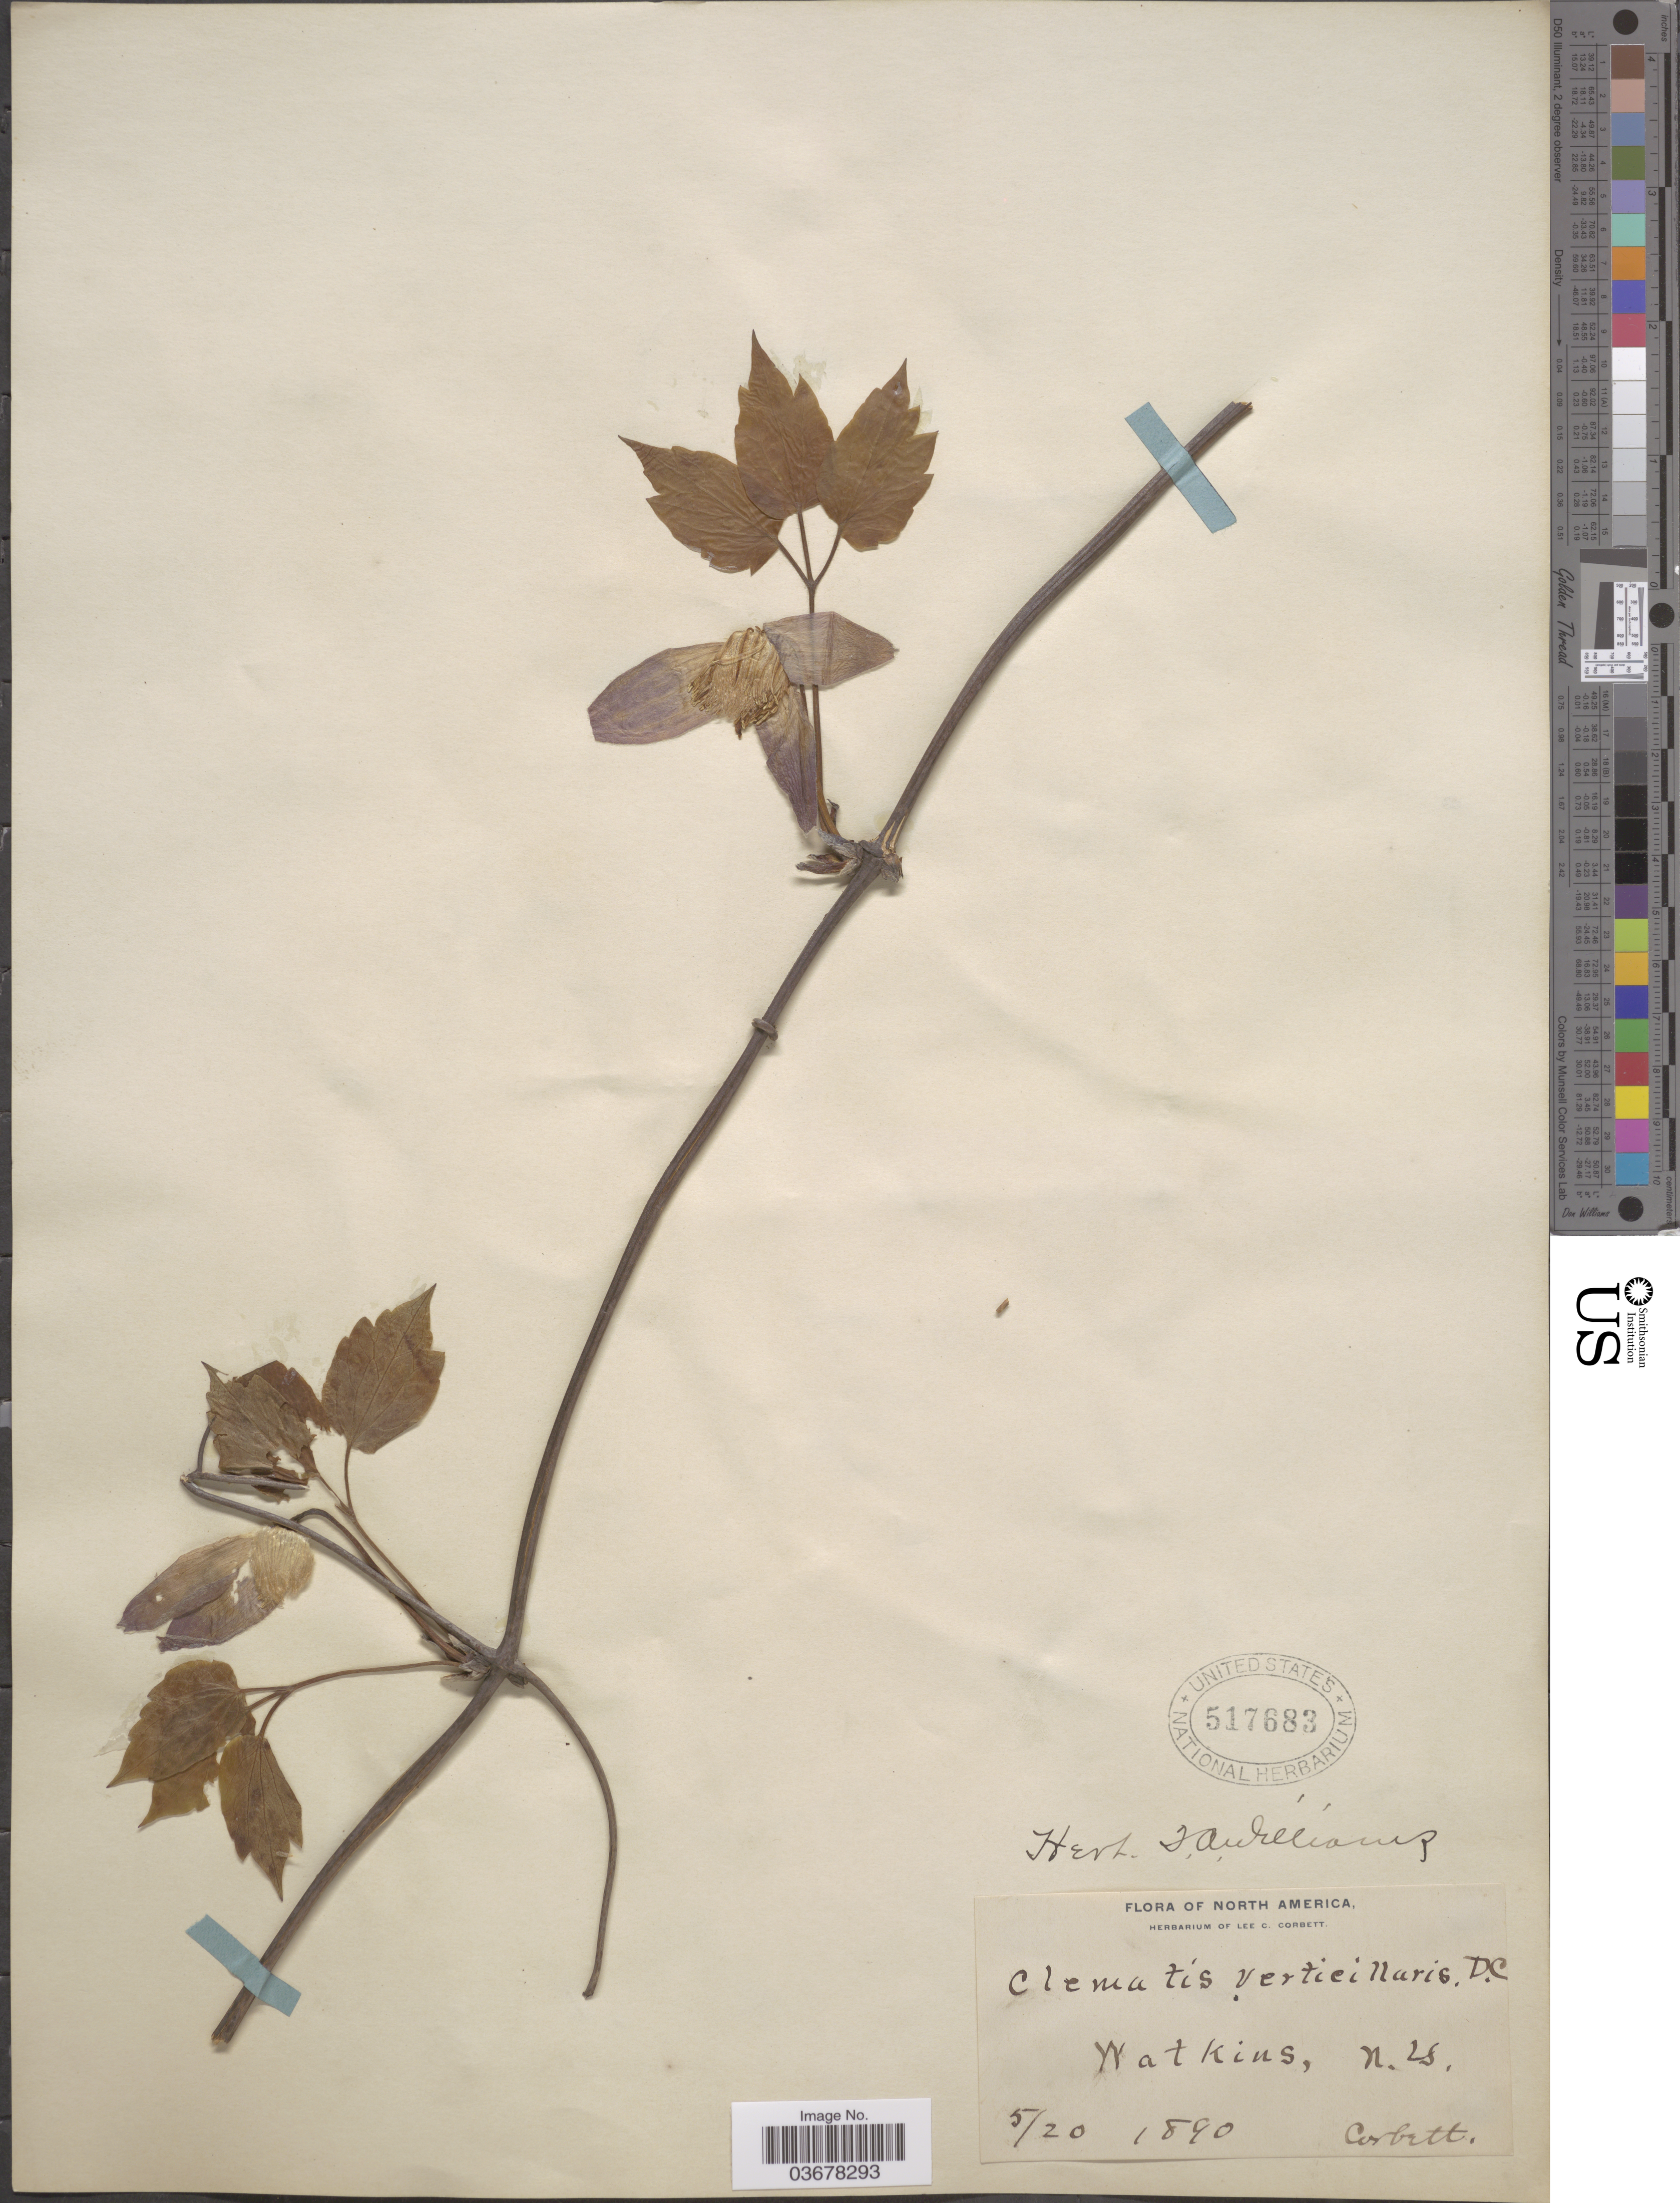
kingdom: Plantae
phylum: Tracheophyta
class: Magnoliopsida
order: Ranunculales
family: Ranunculaceae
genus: Clematis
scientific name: Clematis verticillaris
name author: DC.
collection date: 1890-05-20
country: United States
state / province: New York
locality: Watkins.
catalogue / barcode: US 517683